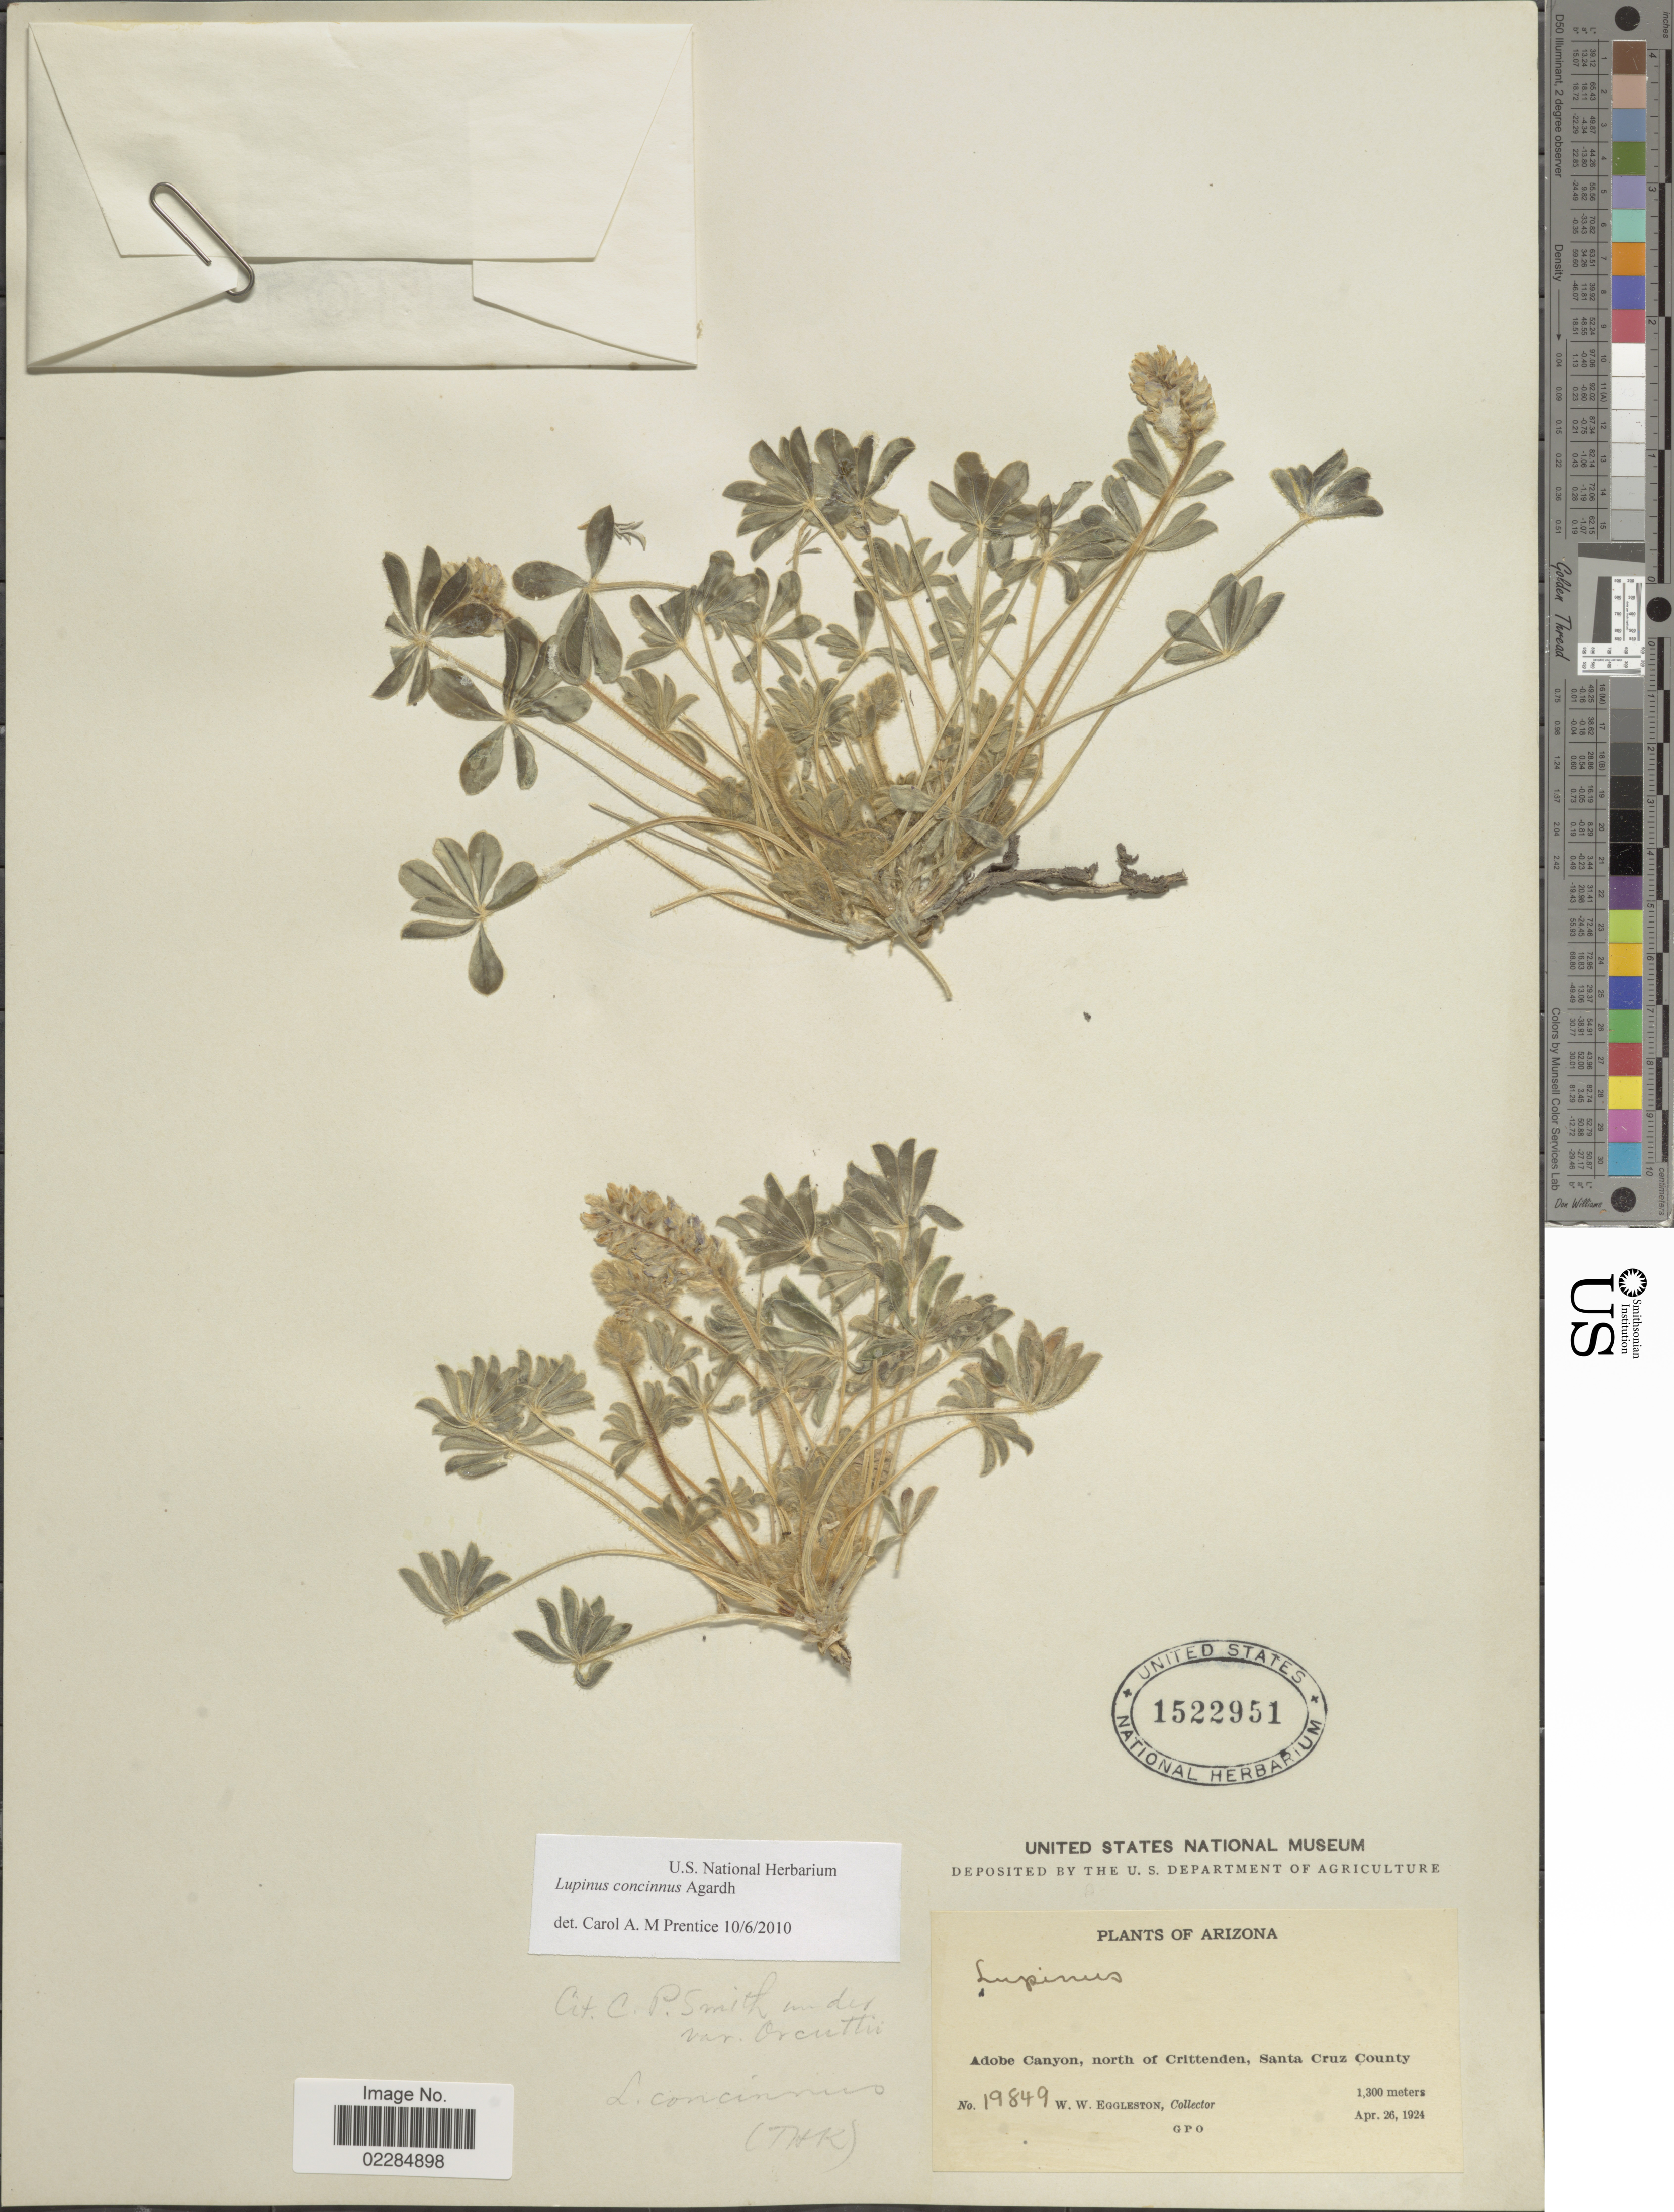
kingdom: Plantae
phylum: Tracheophyta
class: Magnoliopsida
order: Fabales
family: Fabaceae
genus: Lupinus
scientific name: Lupinus concinnus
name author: J. Agardh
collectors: W. W. Eggleston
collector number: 19849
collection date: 1924-04-26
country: United States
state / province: Arizona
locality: Adobe Canyon, north of Crittenden, Santa Cruz County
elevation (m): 1300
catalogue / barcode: US 1522951